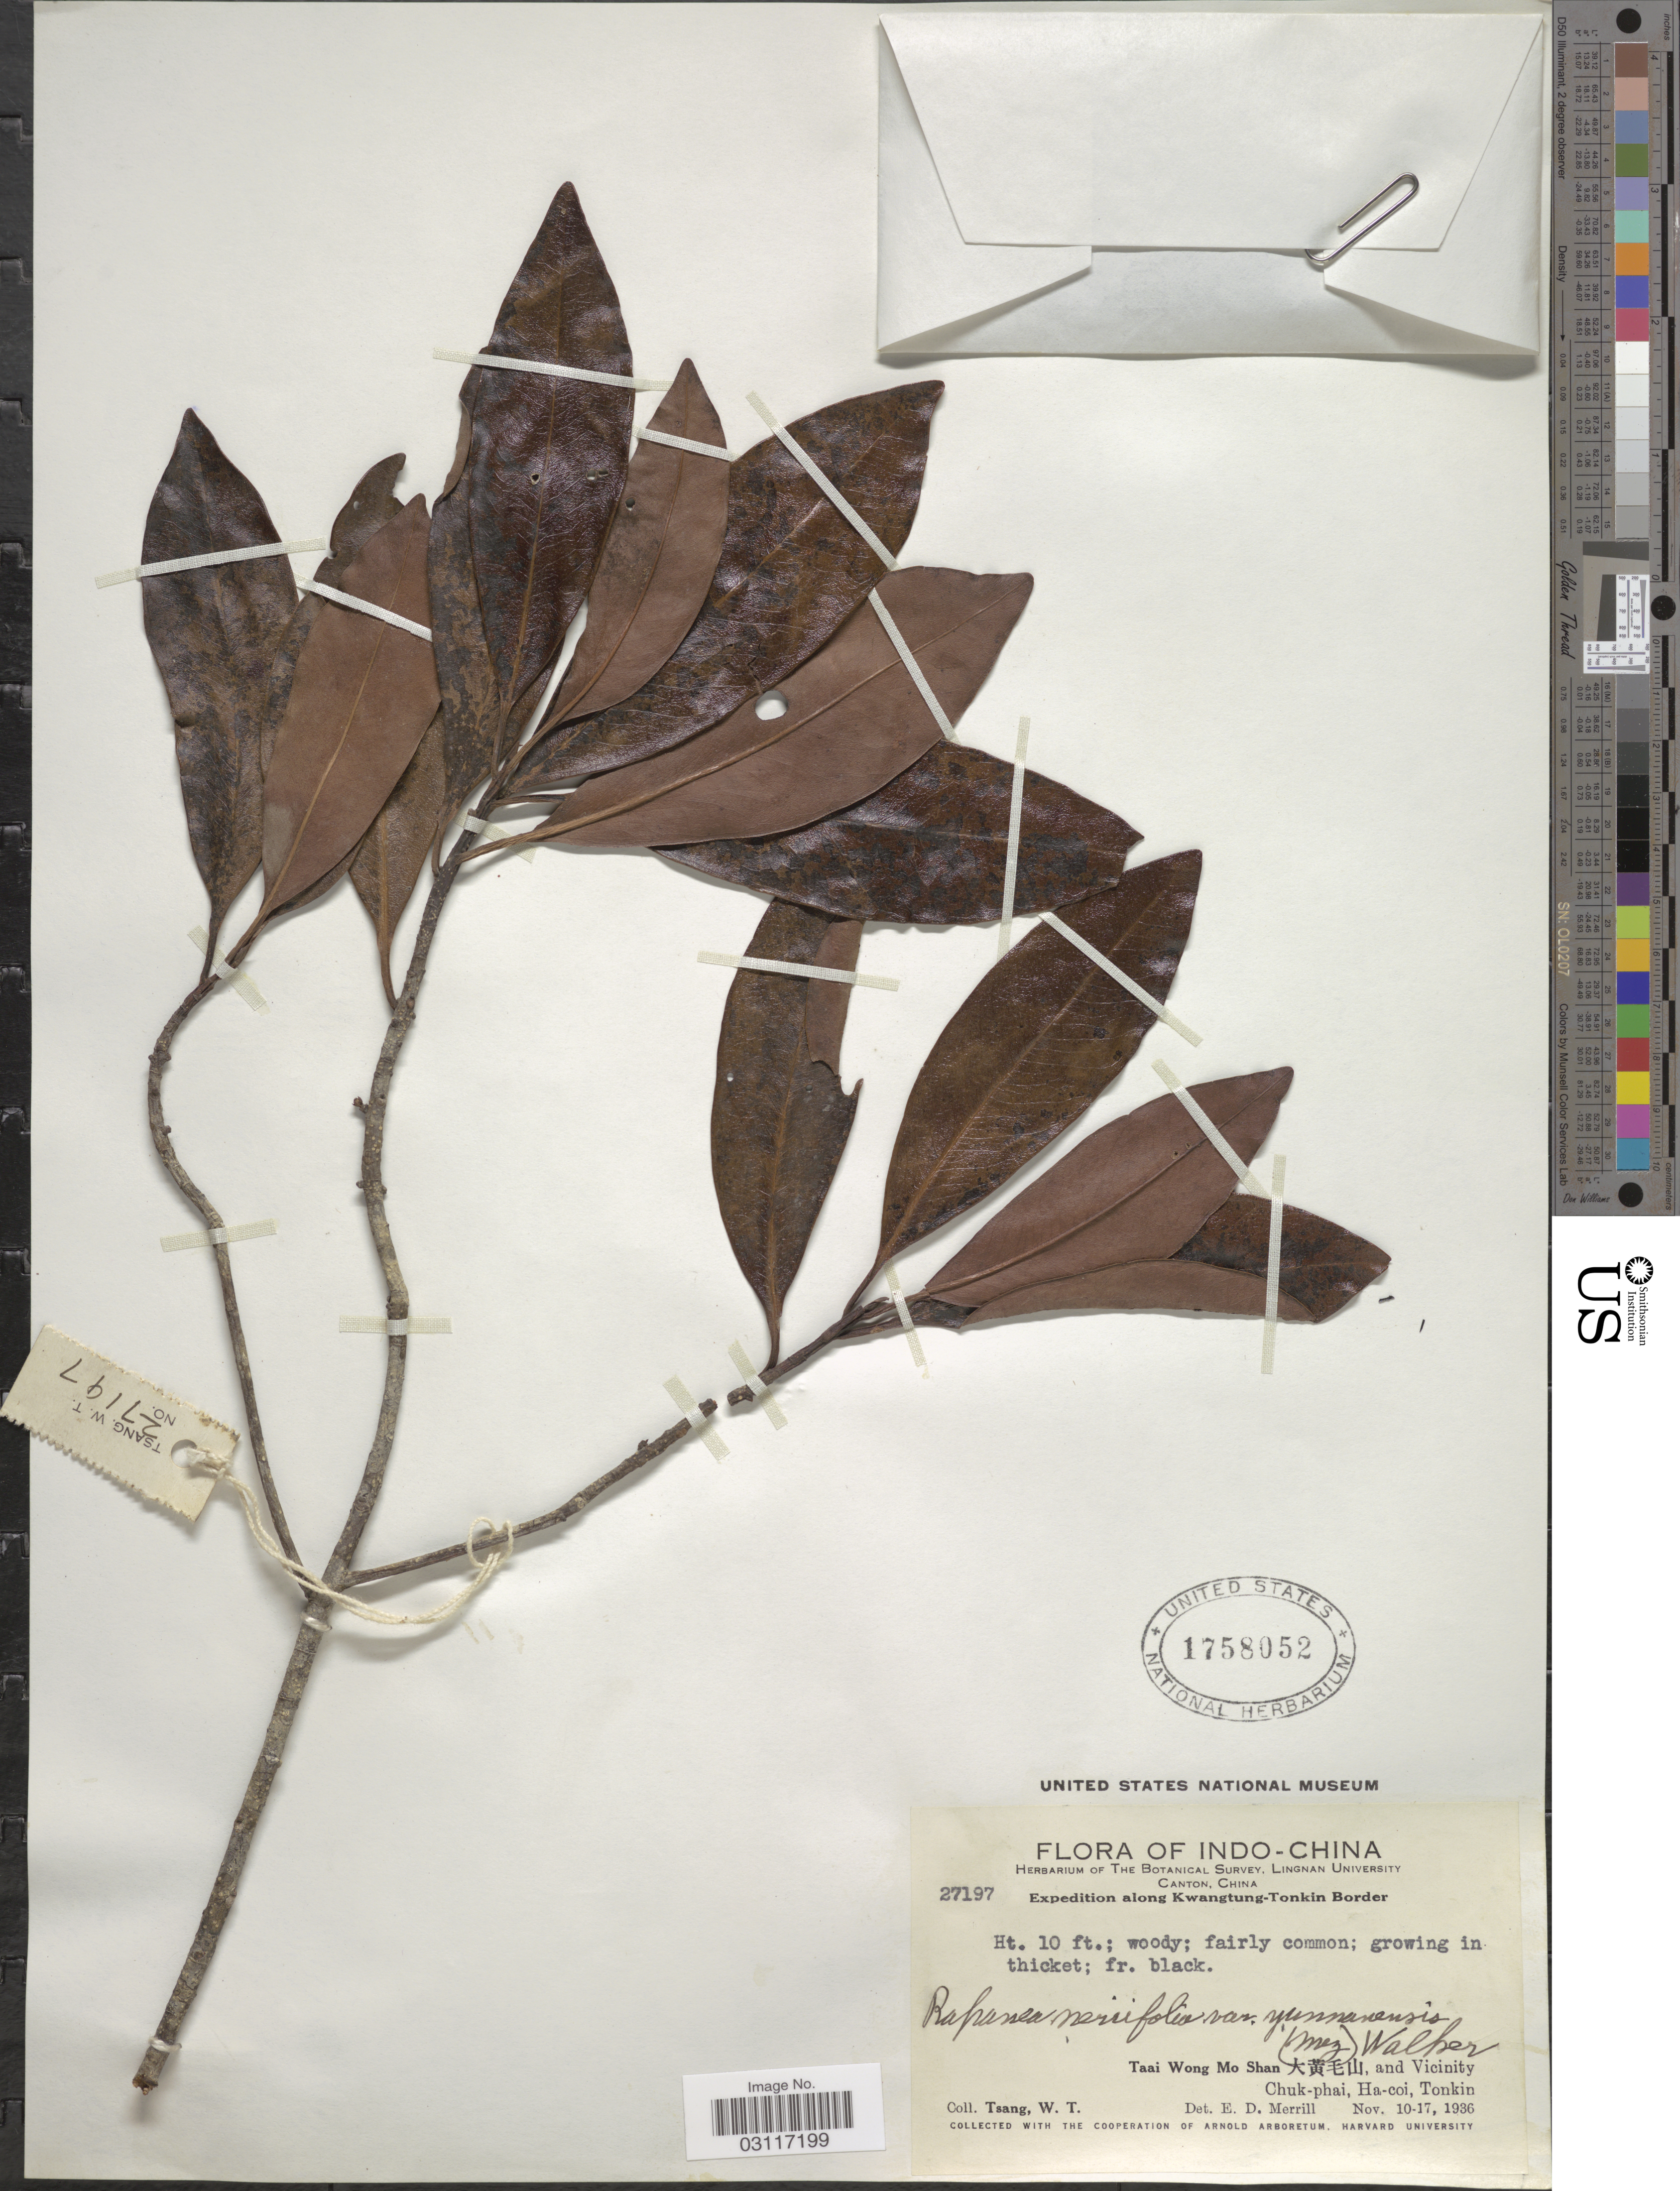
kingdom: Plantae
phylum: Tracheophyta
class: Magnoliopsida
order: Ericales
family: Primulaceae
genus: Myrsine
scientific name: Myrsine seguinii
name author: H. Lév.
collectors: W. T. Tsang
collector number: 27197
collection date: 1936-11-10/1936-11-17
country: Vietnam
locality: Indo-China. Along Kwangtung-Tonkin Border. Taai Wong Mo Shan, and Vicinity. Chuk-phai, Hai-coi, Tonkin.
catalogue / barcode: US 1758052